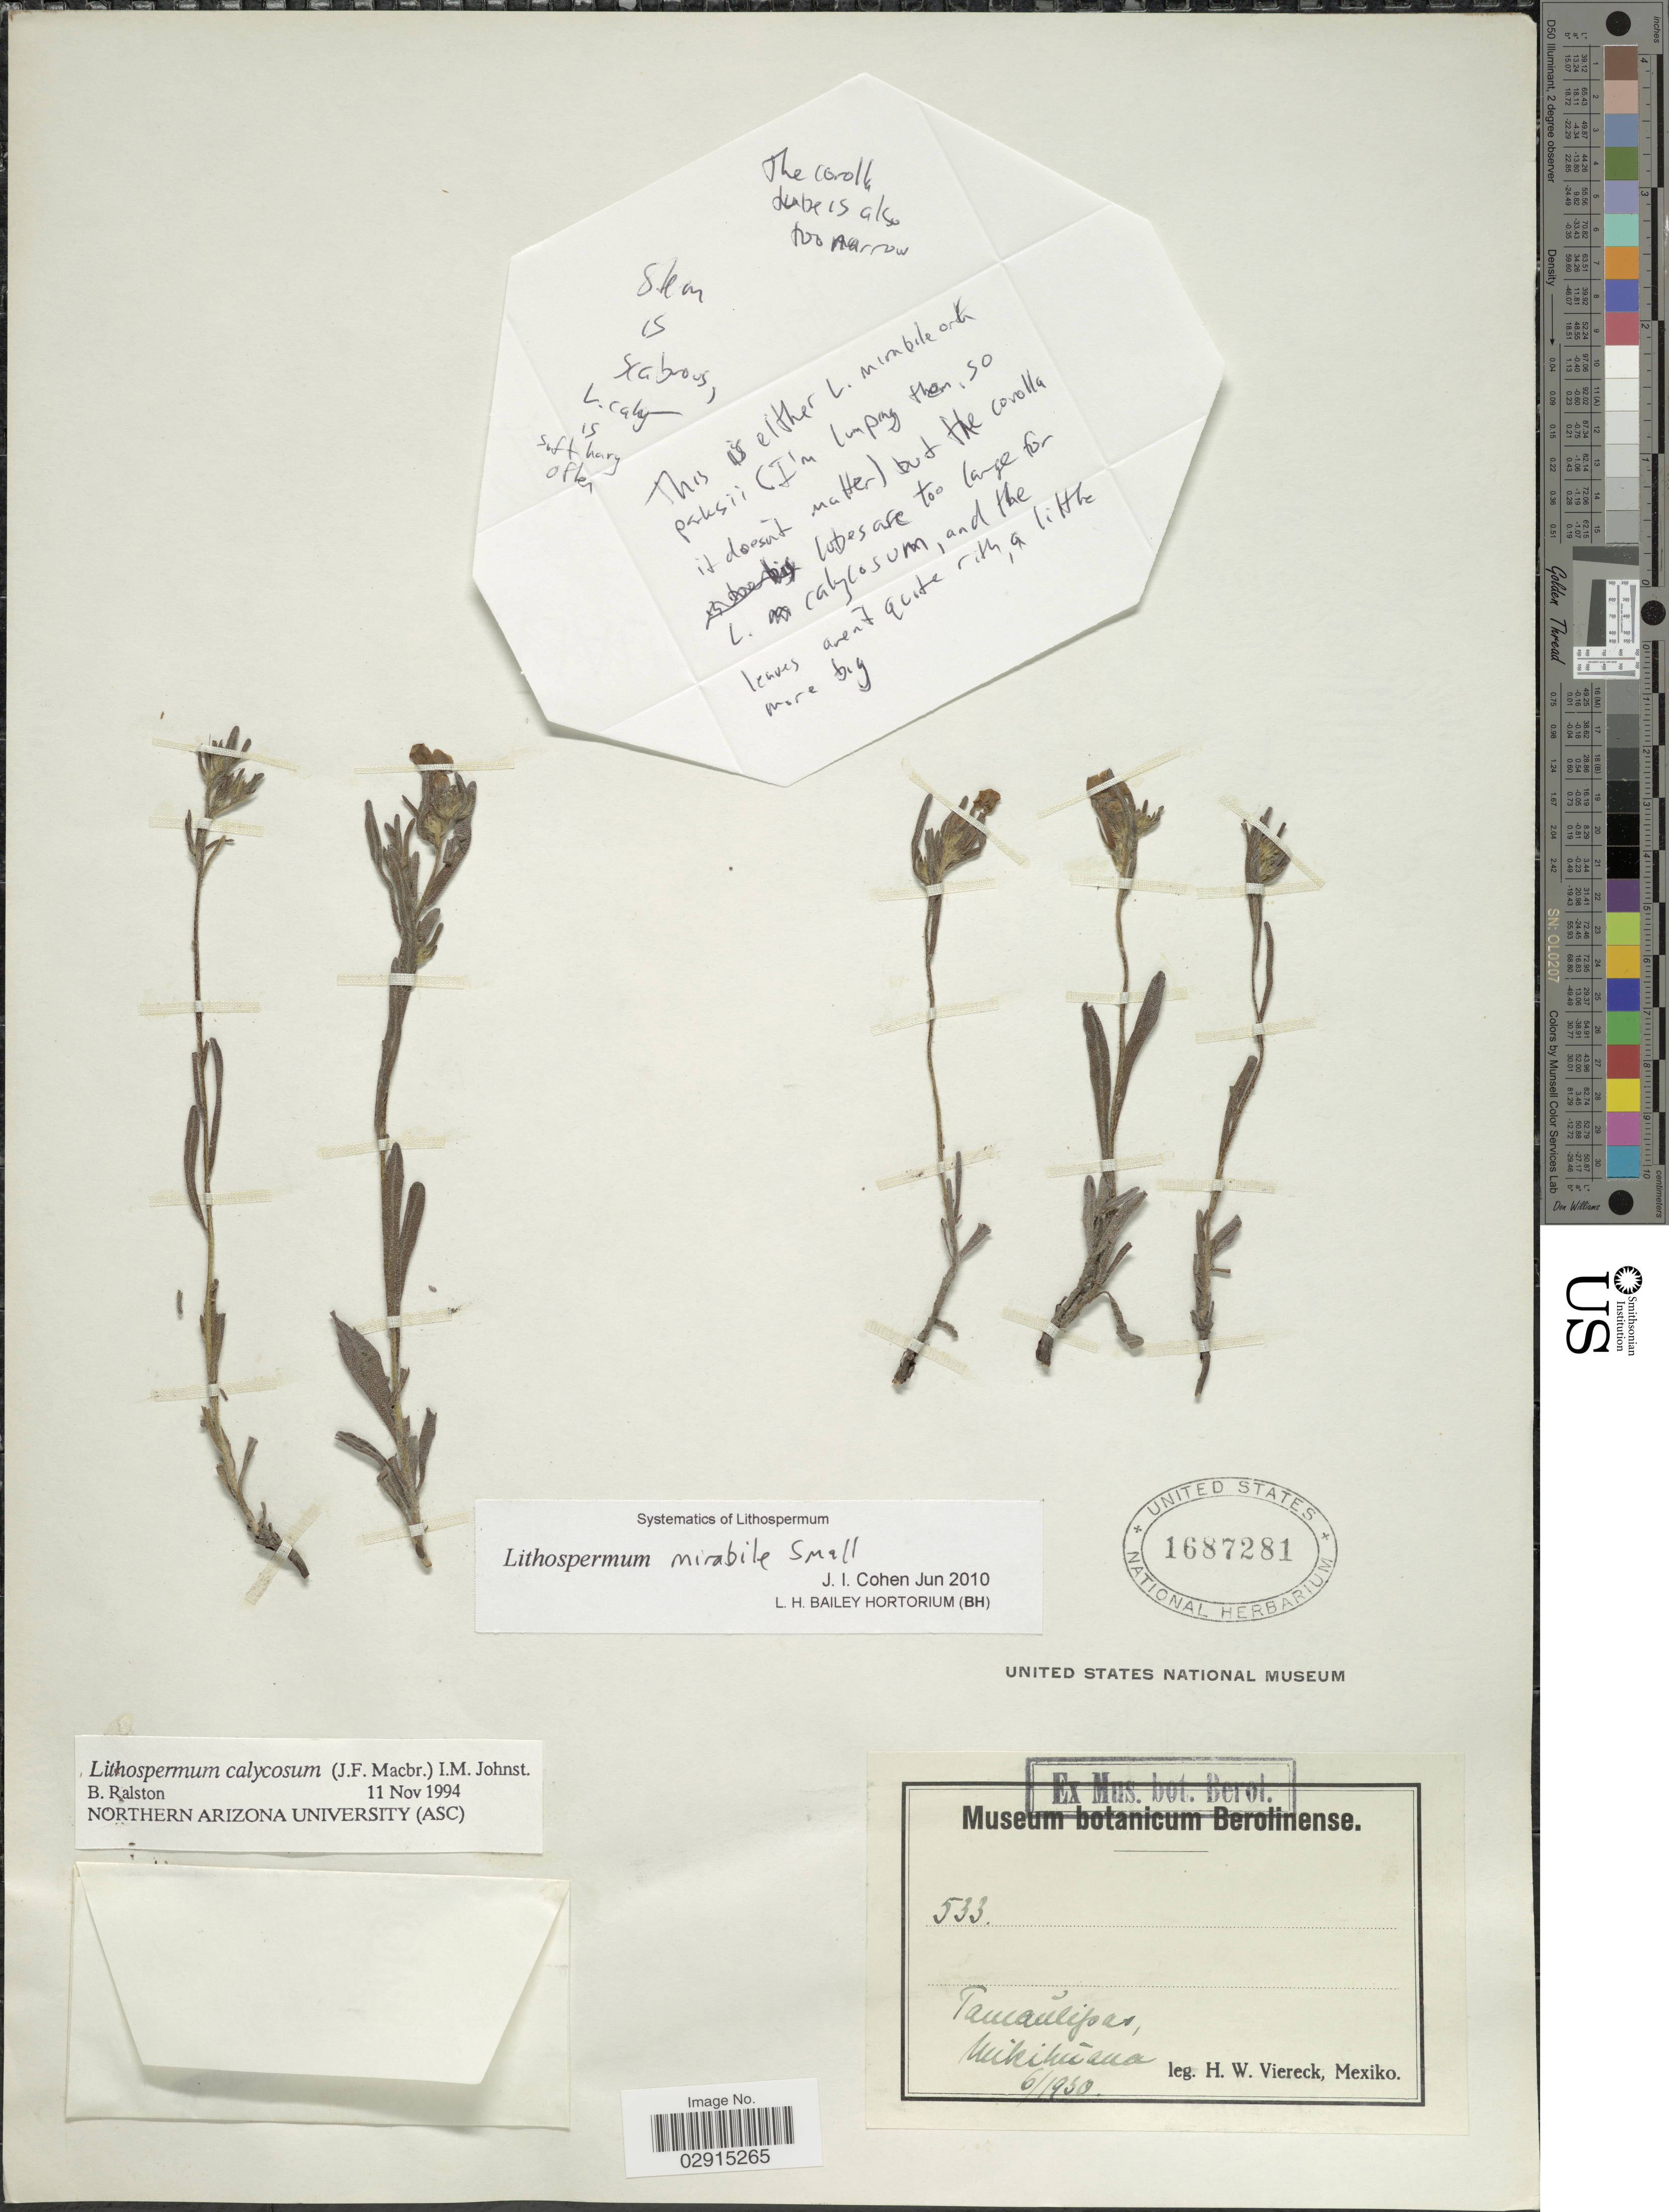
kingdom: Plantae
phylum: Tracheophyta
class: Magnoliopsida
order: Boraginales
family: Boraginaceae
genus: Lithospermum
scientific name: Lithospermum mirabile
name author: Small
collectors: H. W. Viereck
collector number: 533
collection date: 1930-06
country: Mexico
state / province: Tamaulipas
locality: Tamaulipas. Huikikizua. Mexiko.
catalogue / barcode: US 1687281